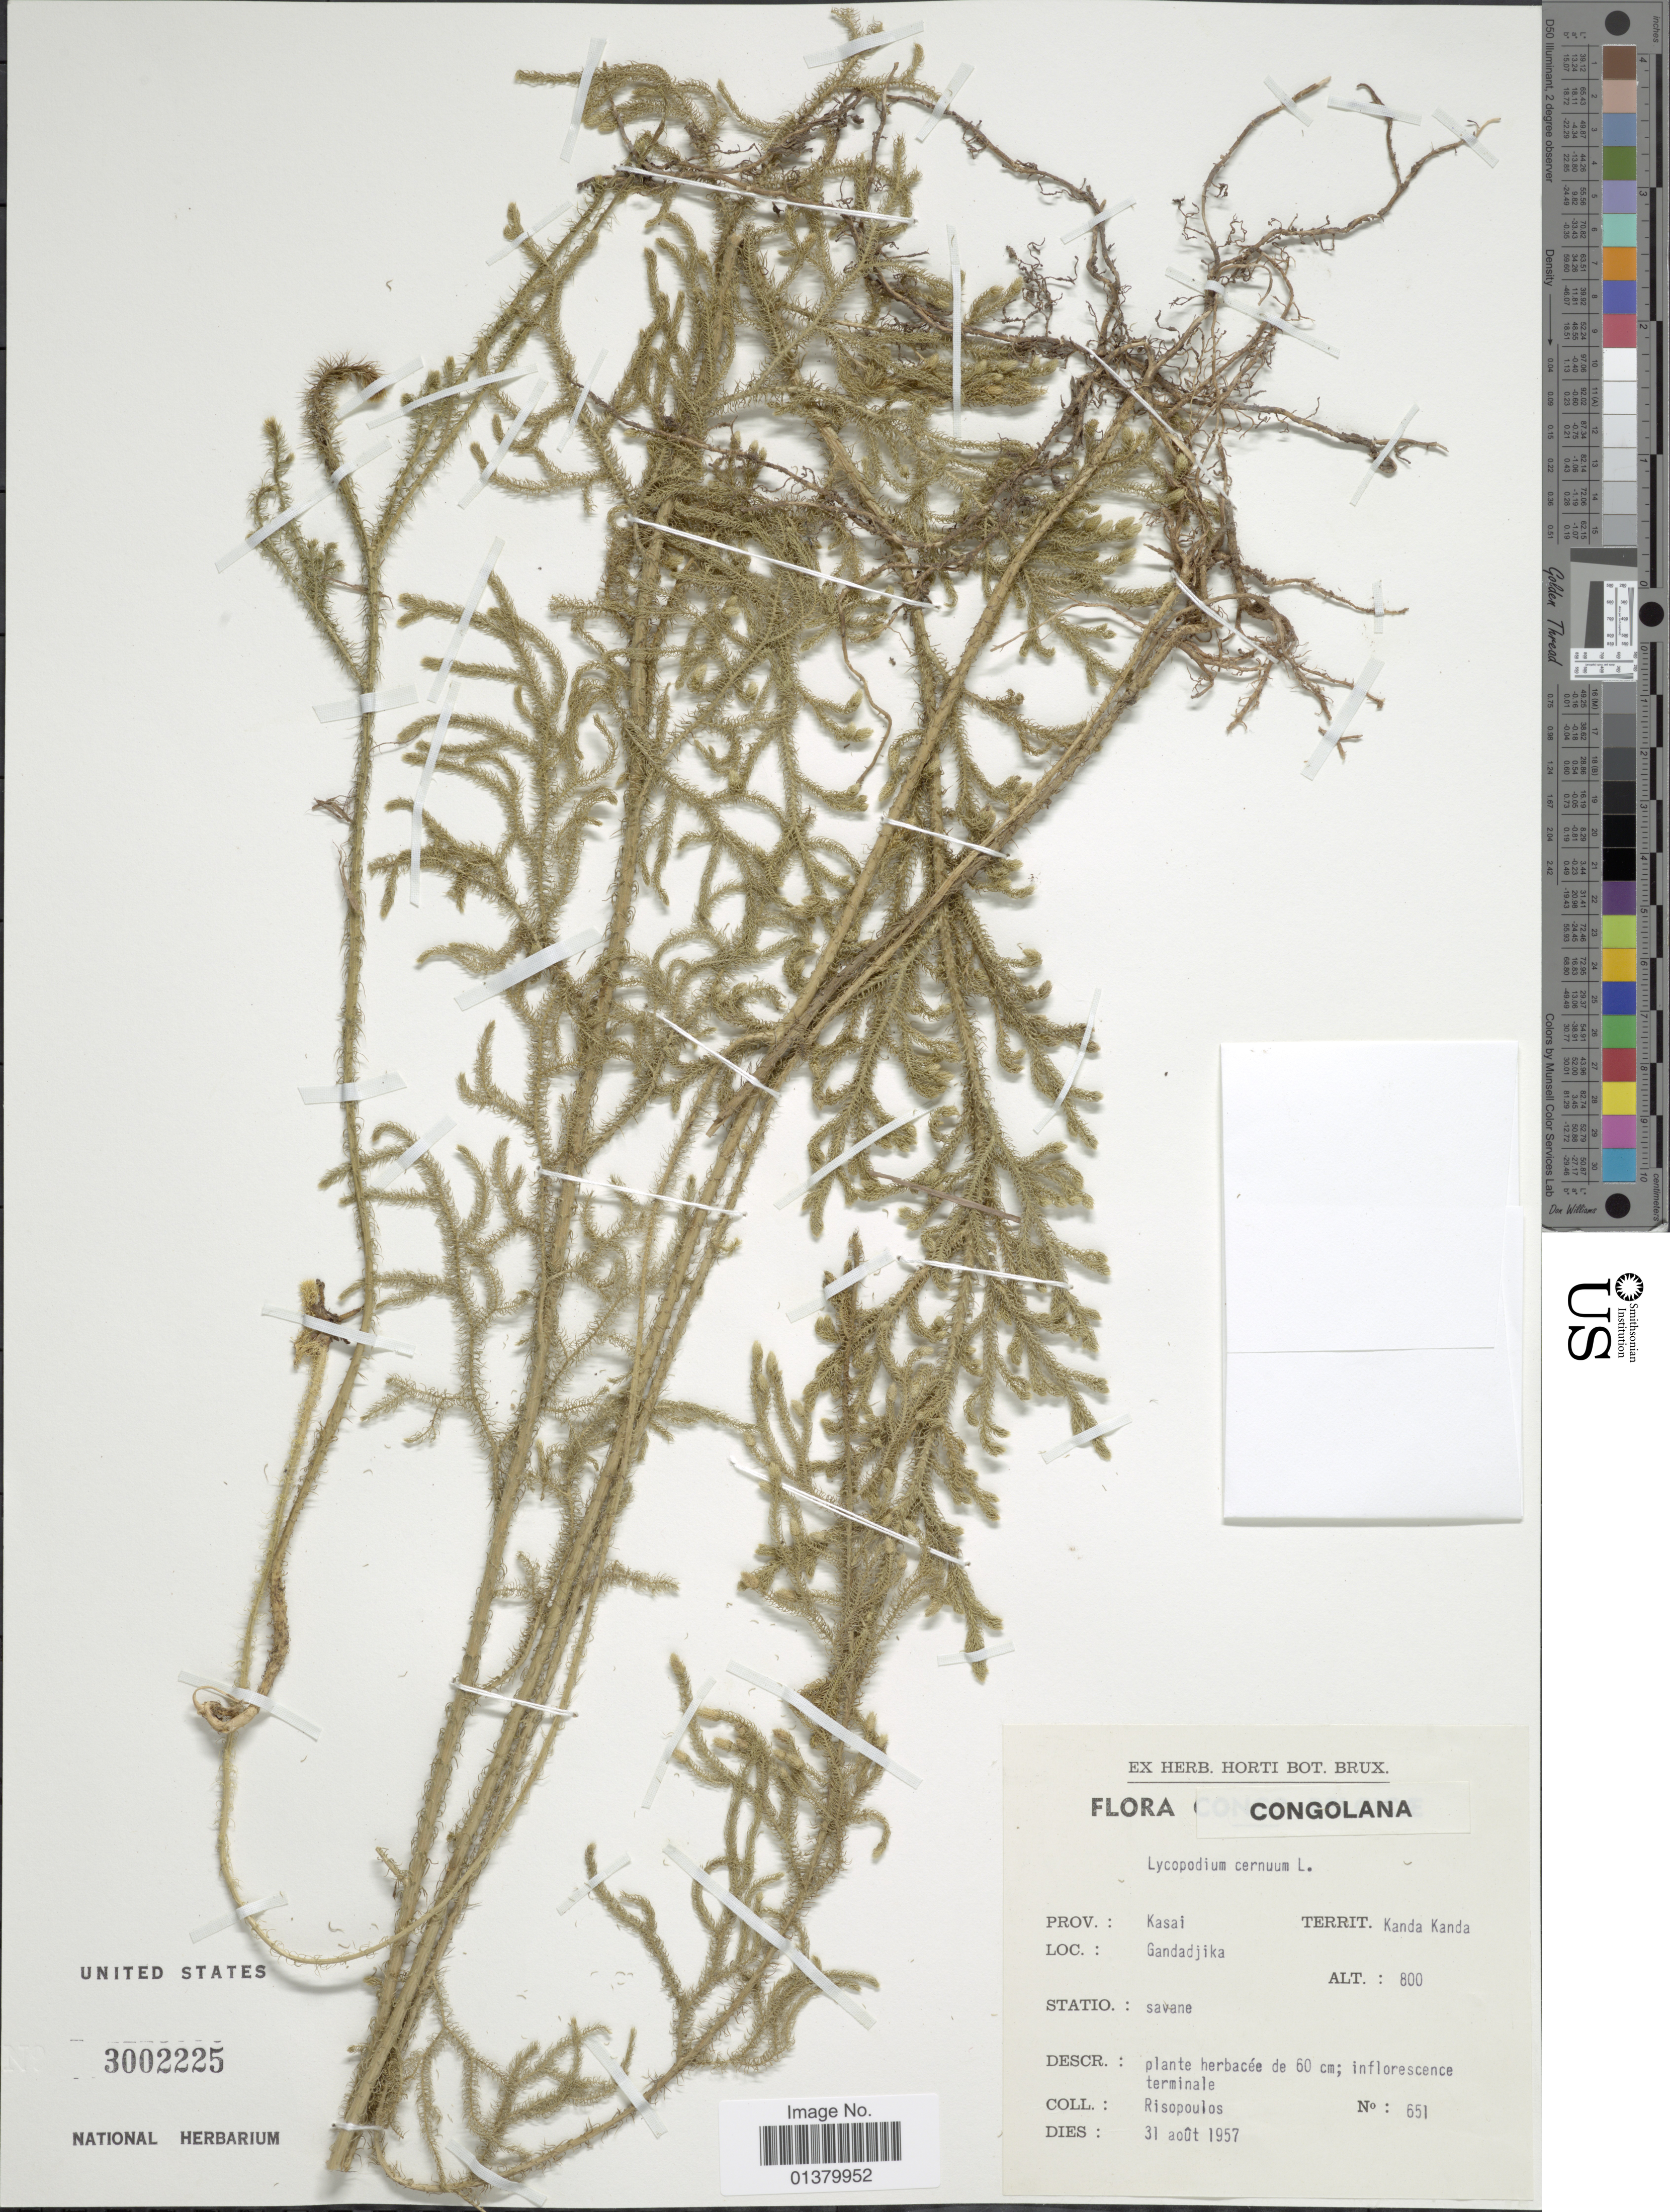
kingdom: Plantae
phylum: Tracheophyta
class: Lycopodiopsida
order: Lycopodiales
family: Lycopodiaceae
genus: Palhinhaea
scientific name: Palhinhaea cernua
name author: (L.) Vasc. & Franco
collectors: Risopoulos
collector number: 651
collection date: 1957-08-31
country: Congo, Democratic Republic of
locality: Prov. Kasai, Territ. Kanda Kanda, Gandadjika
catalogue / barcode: US 3002225